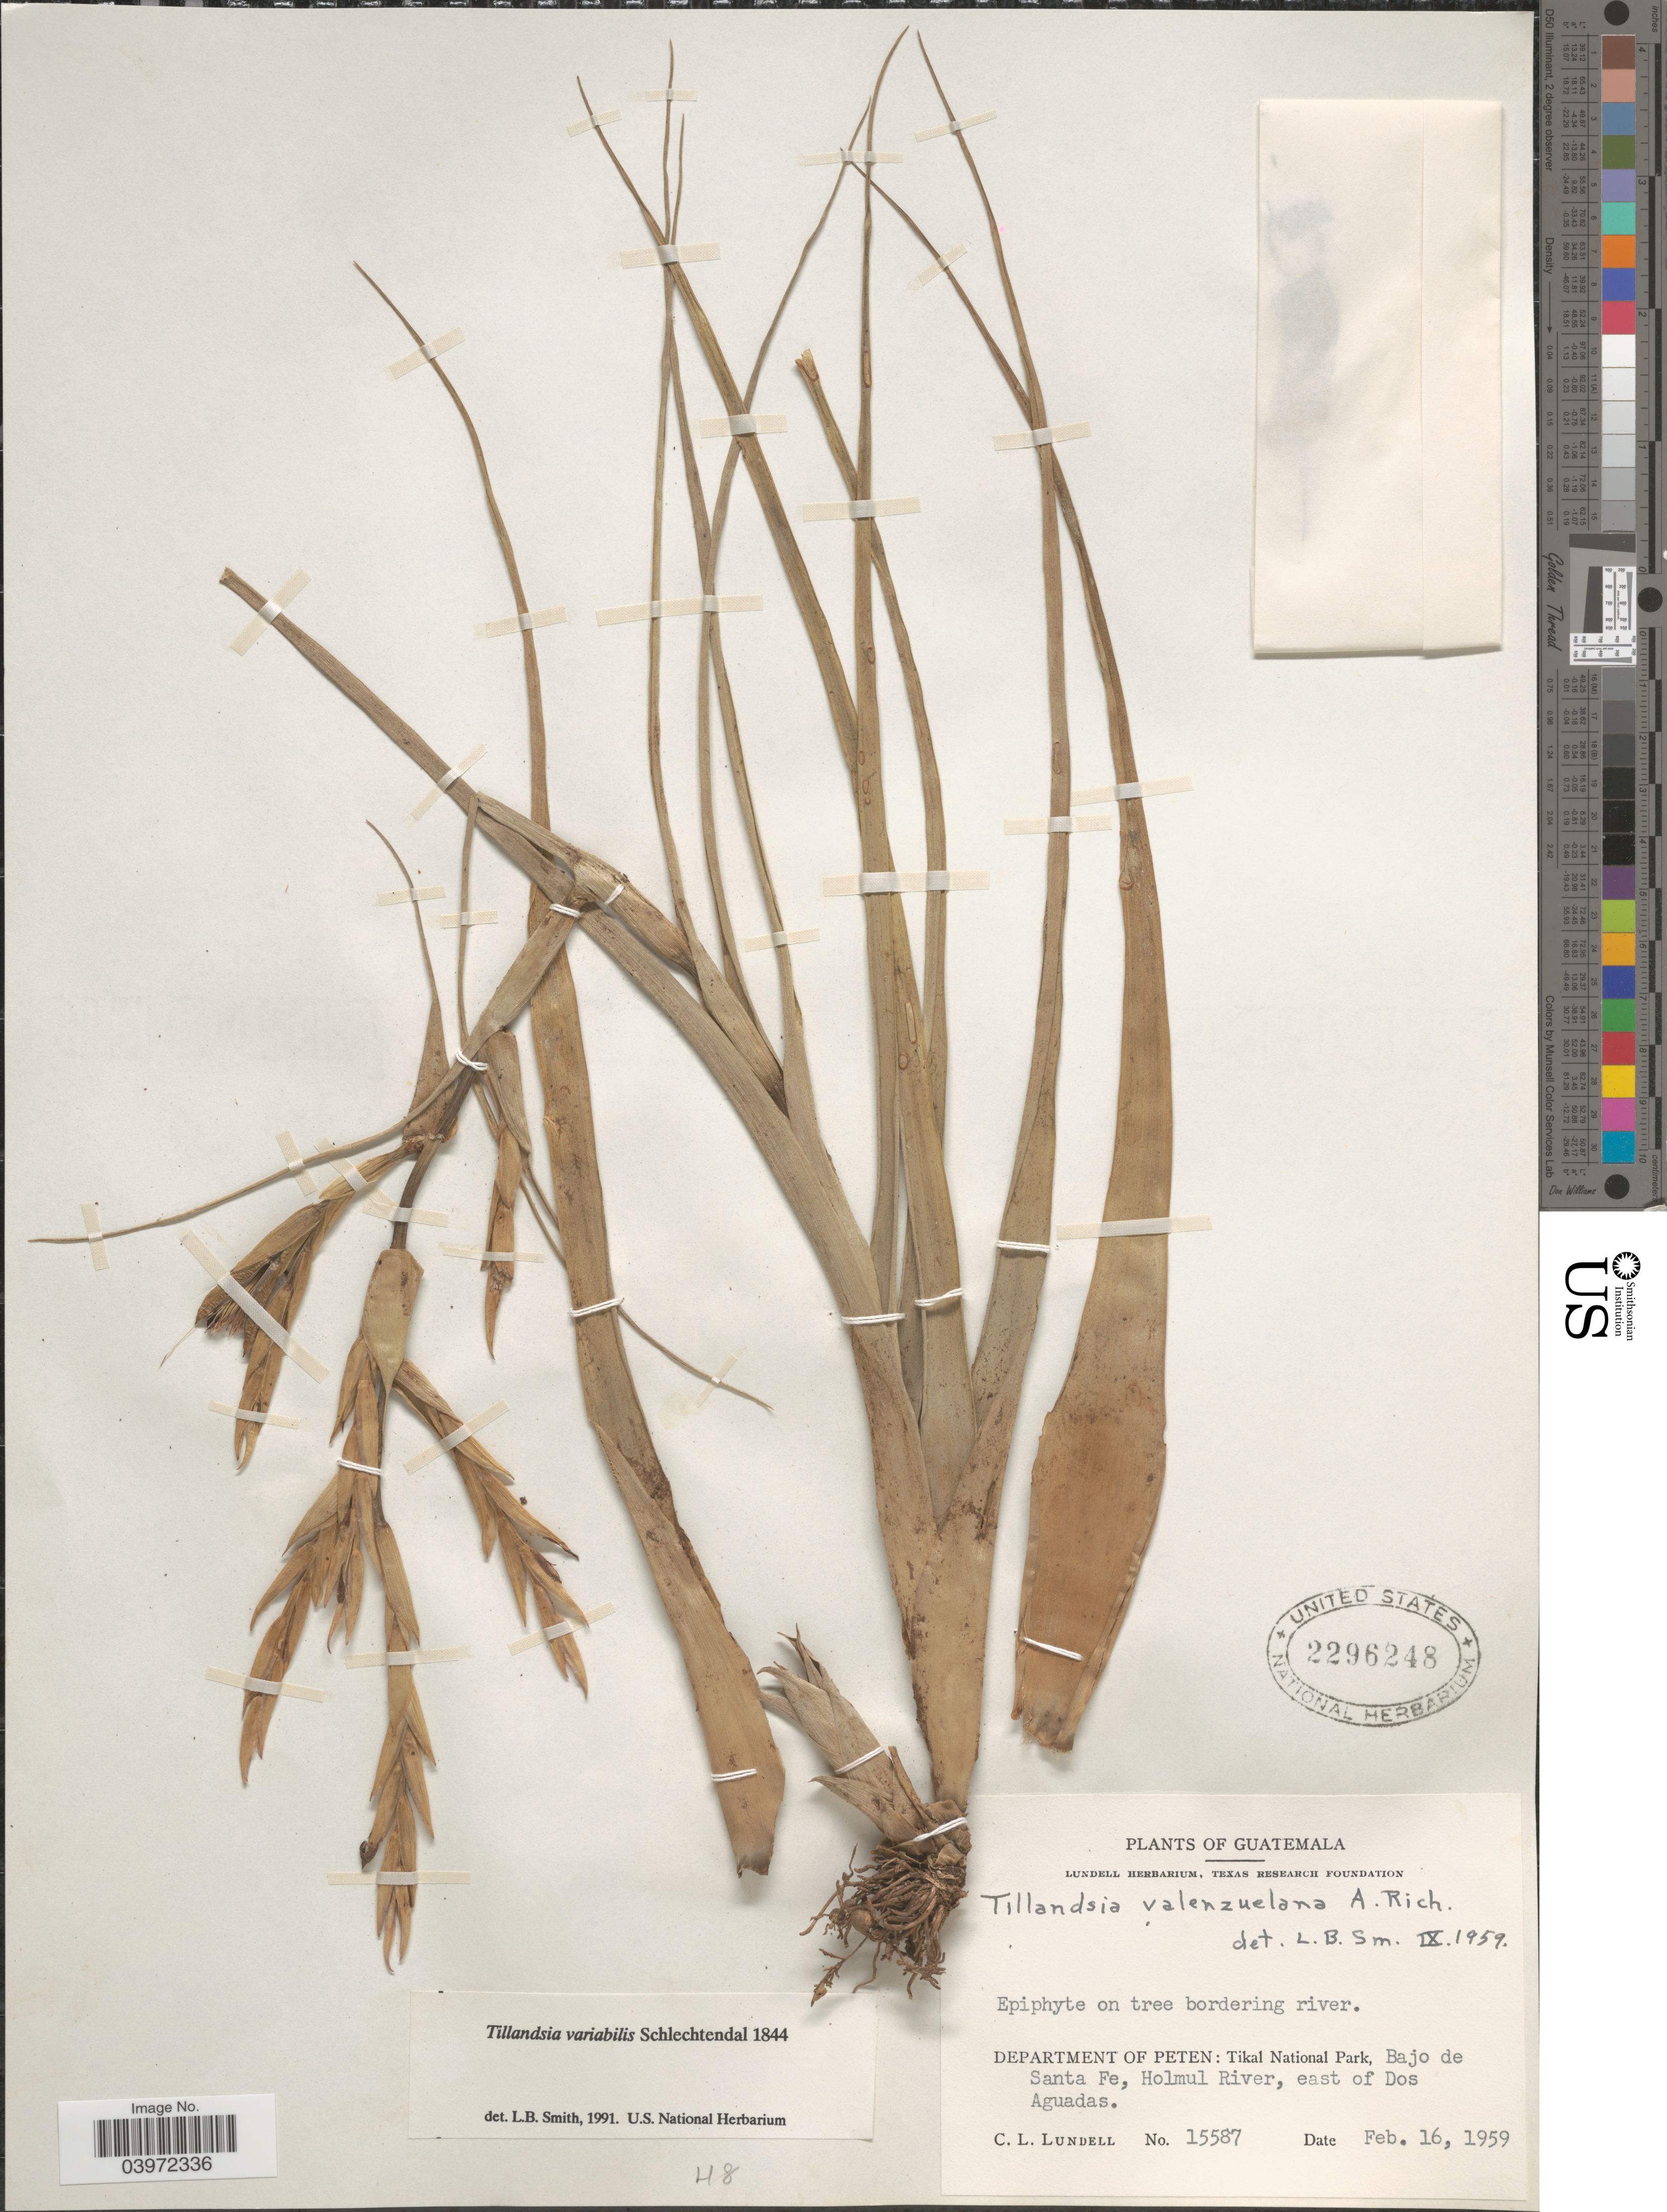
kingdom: Plantae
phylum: Tracheophyta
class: Liliopsida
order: Poales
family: Bromeliaceae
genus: Tillandsia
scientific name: Tillandsia variabilis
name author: Schltdl.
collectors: C. L. Lundell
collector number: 15587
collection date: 1959-02-16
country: Guatemala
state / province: El Peten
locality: Epiphyte on tree bordering river. Department of Peten: Tikal National Park, Bajo de Santa Fe, Holmul River, east of Dos Aguadas.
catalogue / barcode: US 2296248